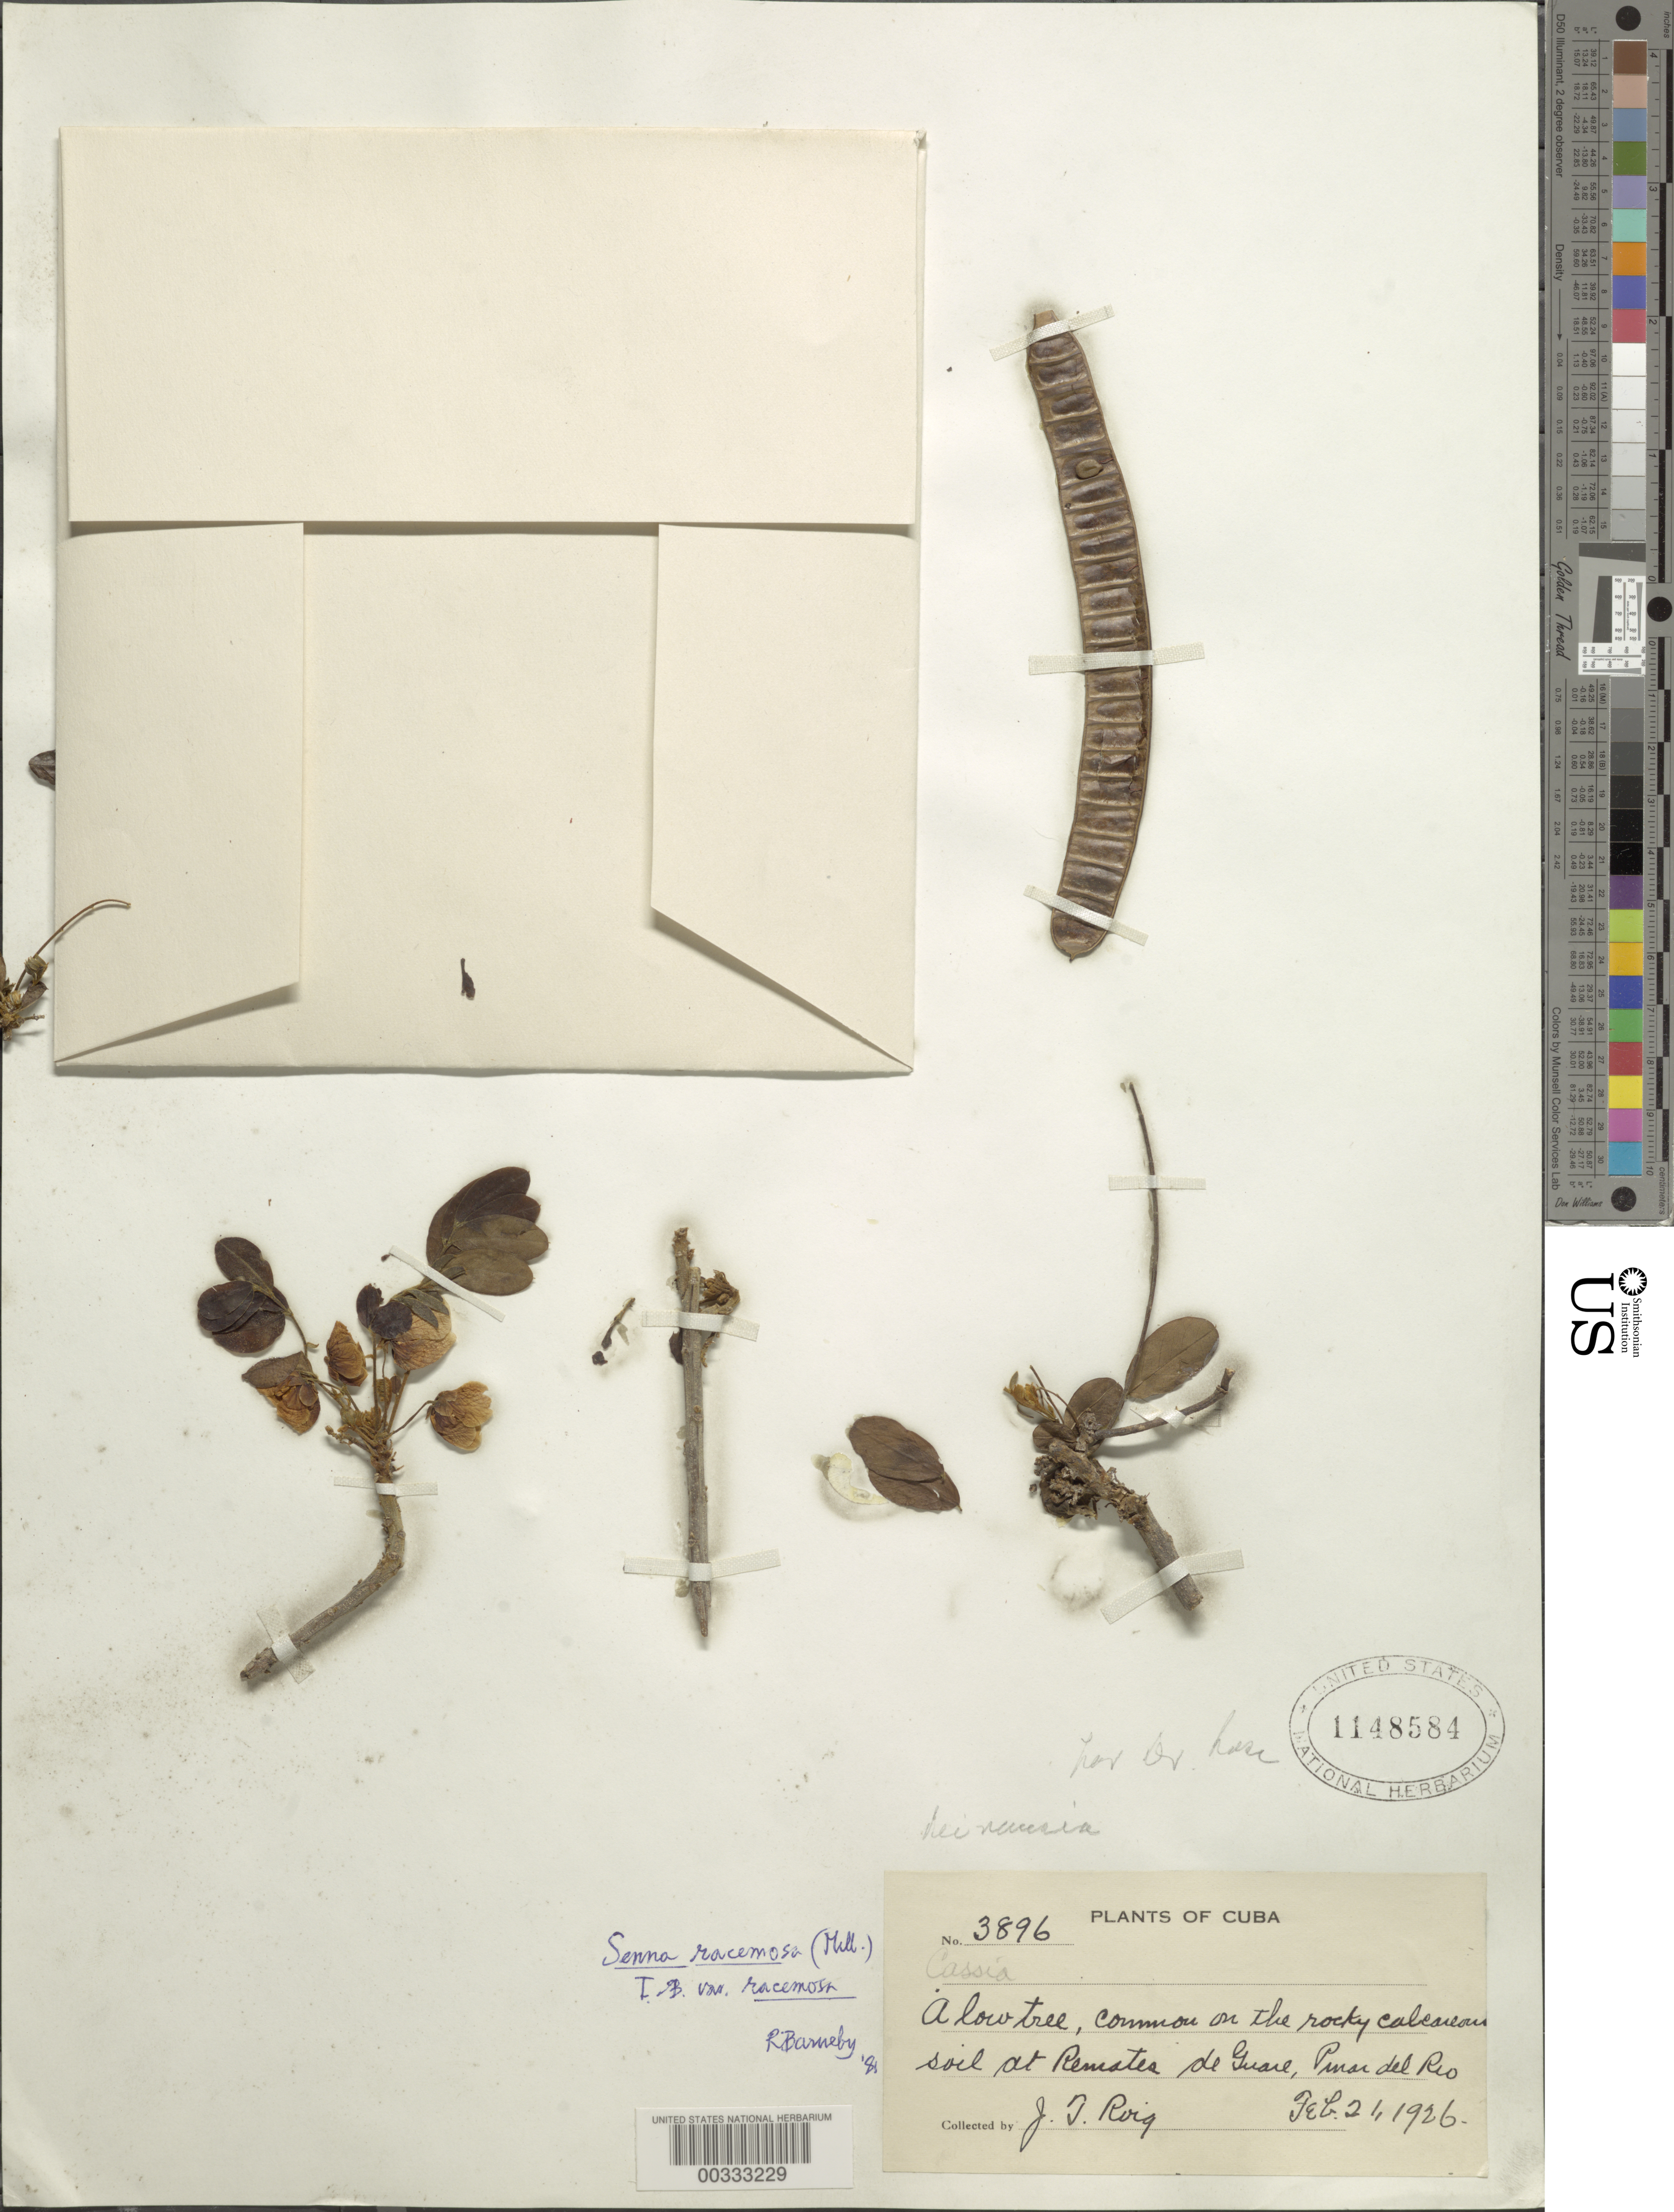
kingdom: Plantae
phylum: Tracheophyta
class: Magnoliopsida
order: Fabales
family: Fabaceae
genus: Senna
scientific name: Senna racemosa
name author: (Mill.) H.S. Irwin & Barneby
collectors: J. Roig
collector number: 3896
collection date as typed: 21 Feb 1926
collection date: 1926-02-21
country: Cuba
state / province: Pinar del Río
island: Greater Antilles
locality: Remates de guare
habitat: Rocky calcarcous soil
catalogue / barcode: US 1148584